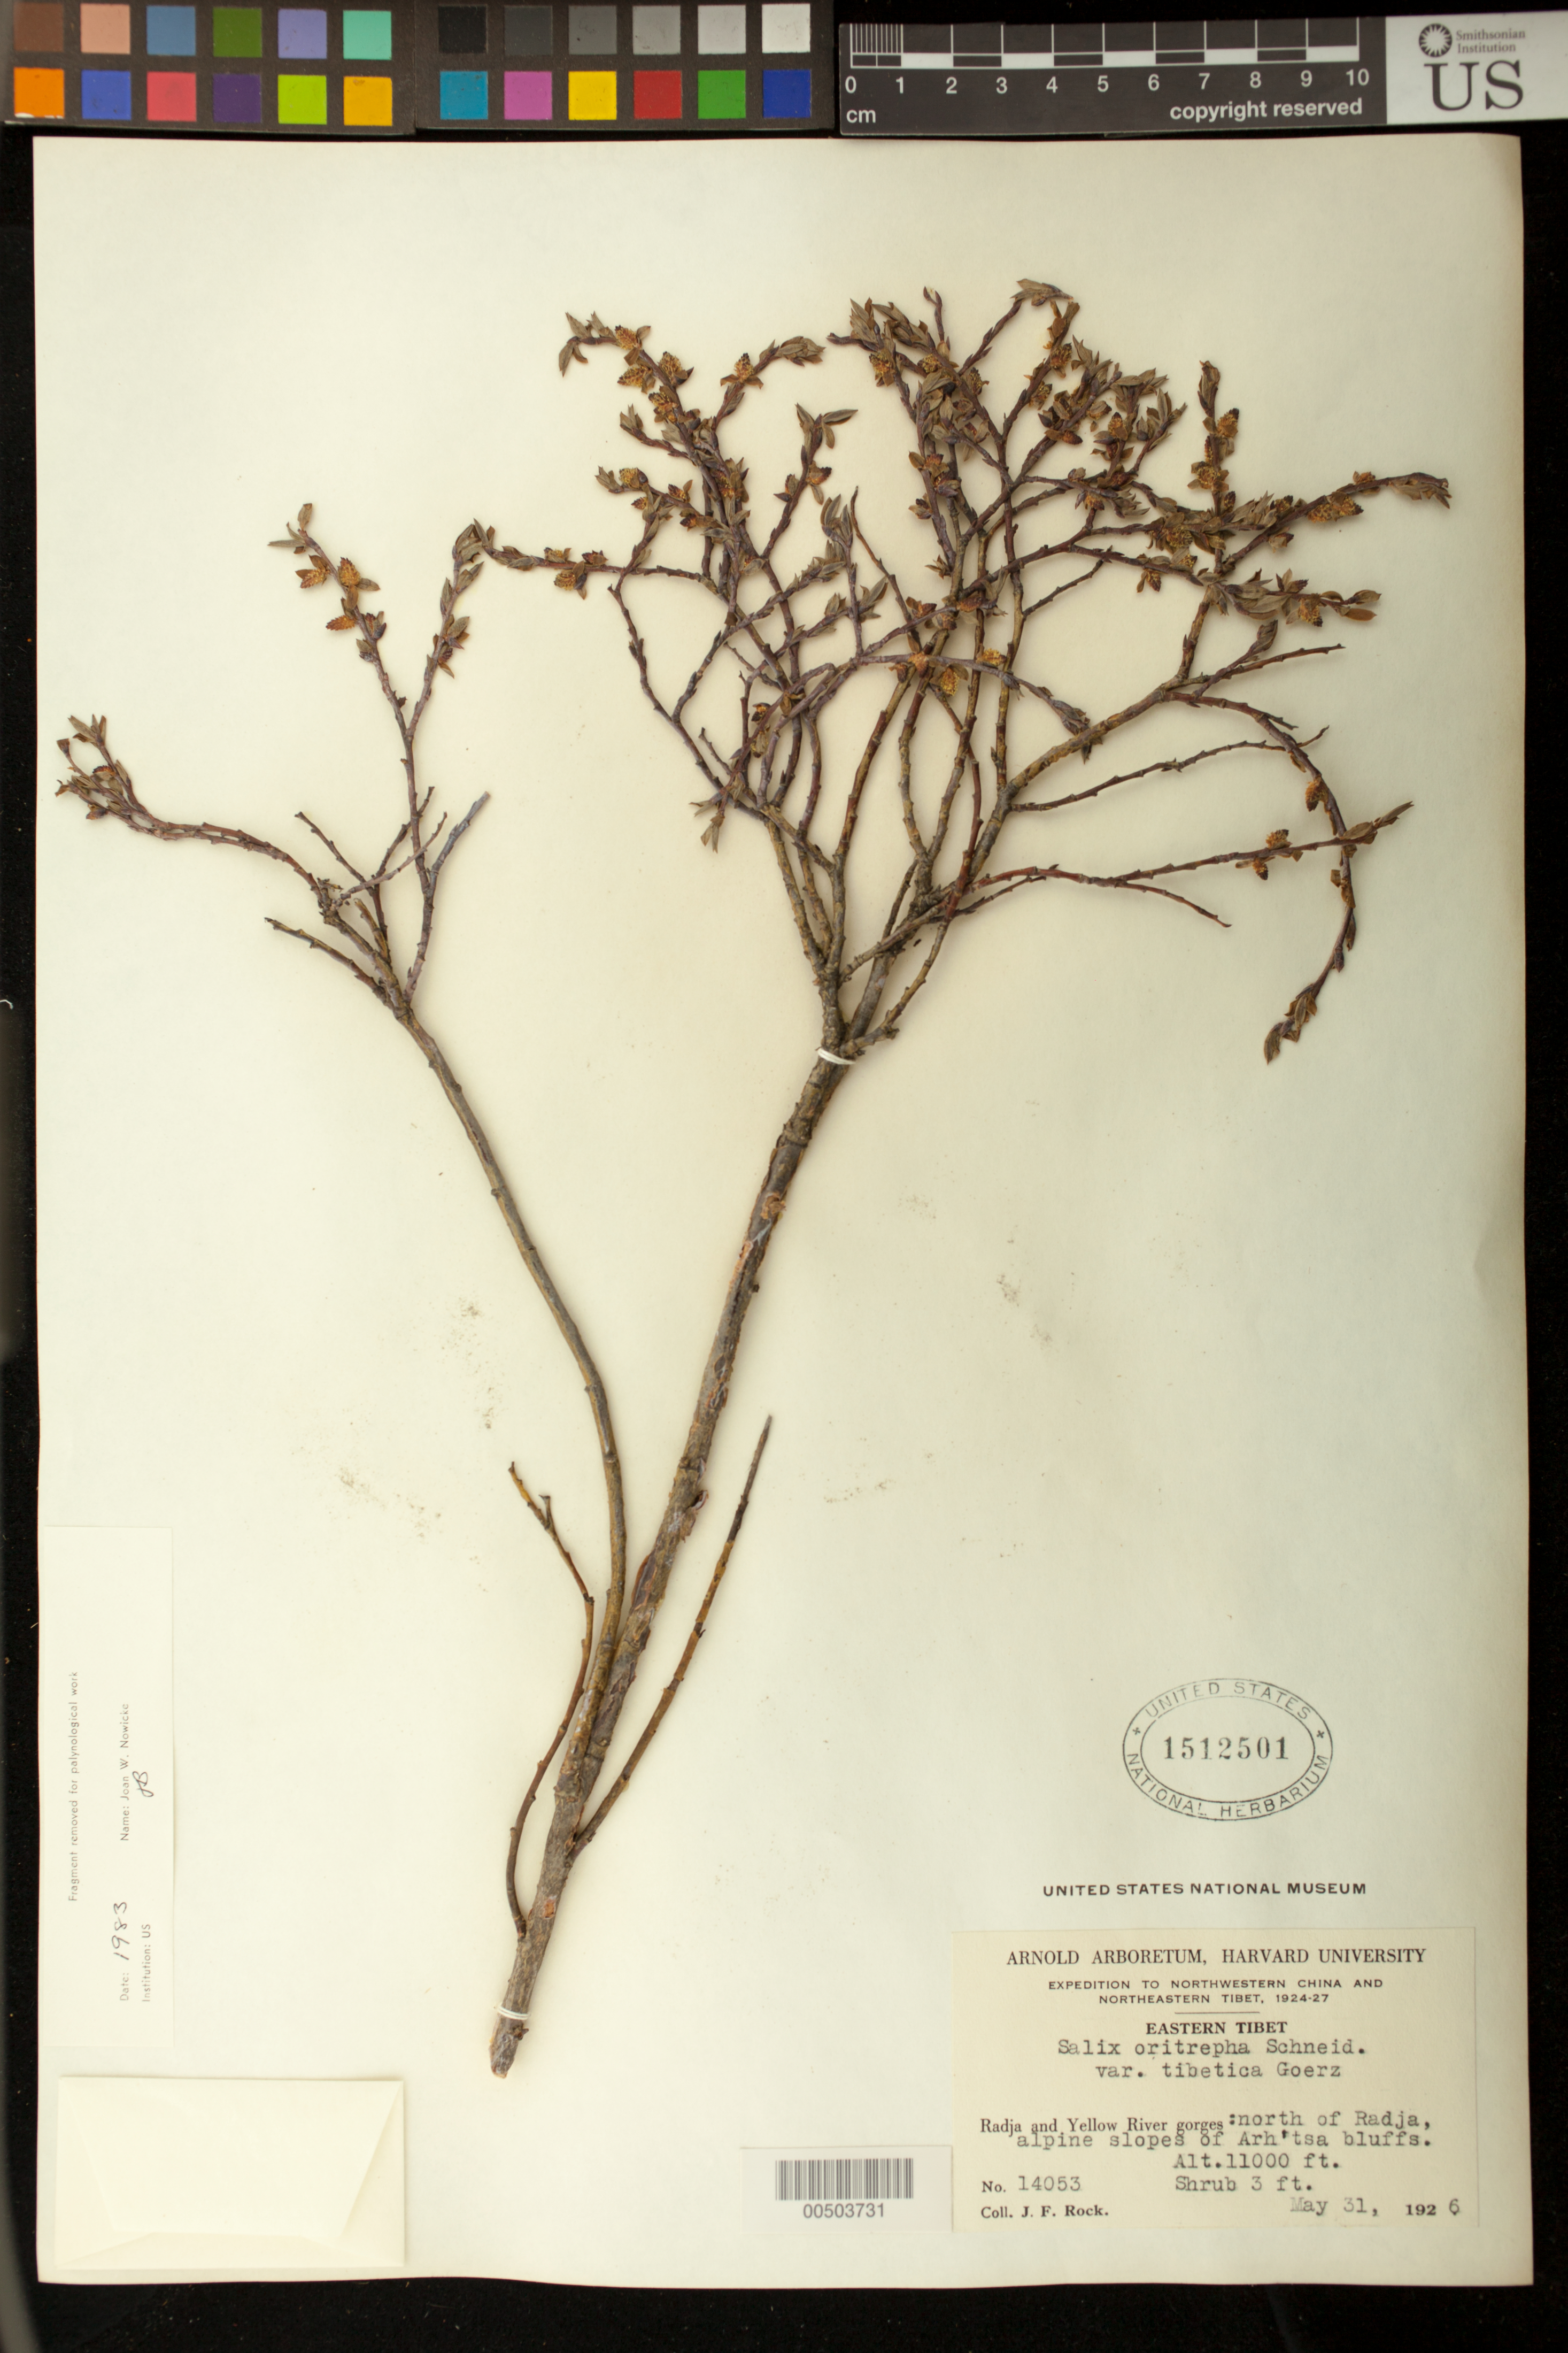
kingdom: Plantae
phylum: Tracheophyta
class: Magnoliopsida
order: Malpighiales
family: Salicaceae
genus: Salix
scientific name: Salix oritrepha var. tibetica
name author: Goerz in Rehder & Kobuski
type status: Syntype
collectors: J. F. Rock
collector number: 14053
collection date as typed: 31 May 1926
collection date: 1926-05-31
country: China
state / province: Xizang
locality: Eastern Tibet. Radja and Yellow River gorges: north of Radja; alpine slopes of Arh'tsa bluffs.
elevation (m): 3353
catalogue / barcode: US 1512501